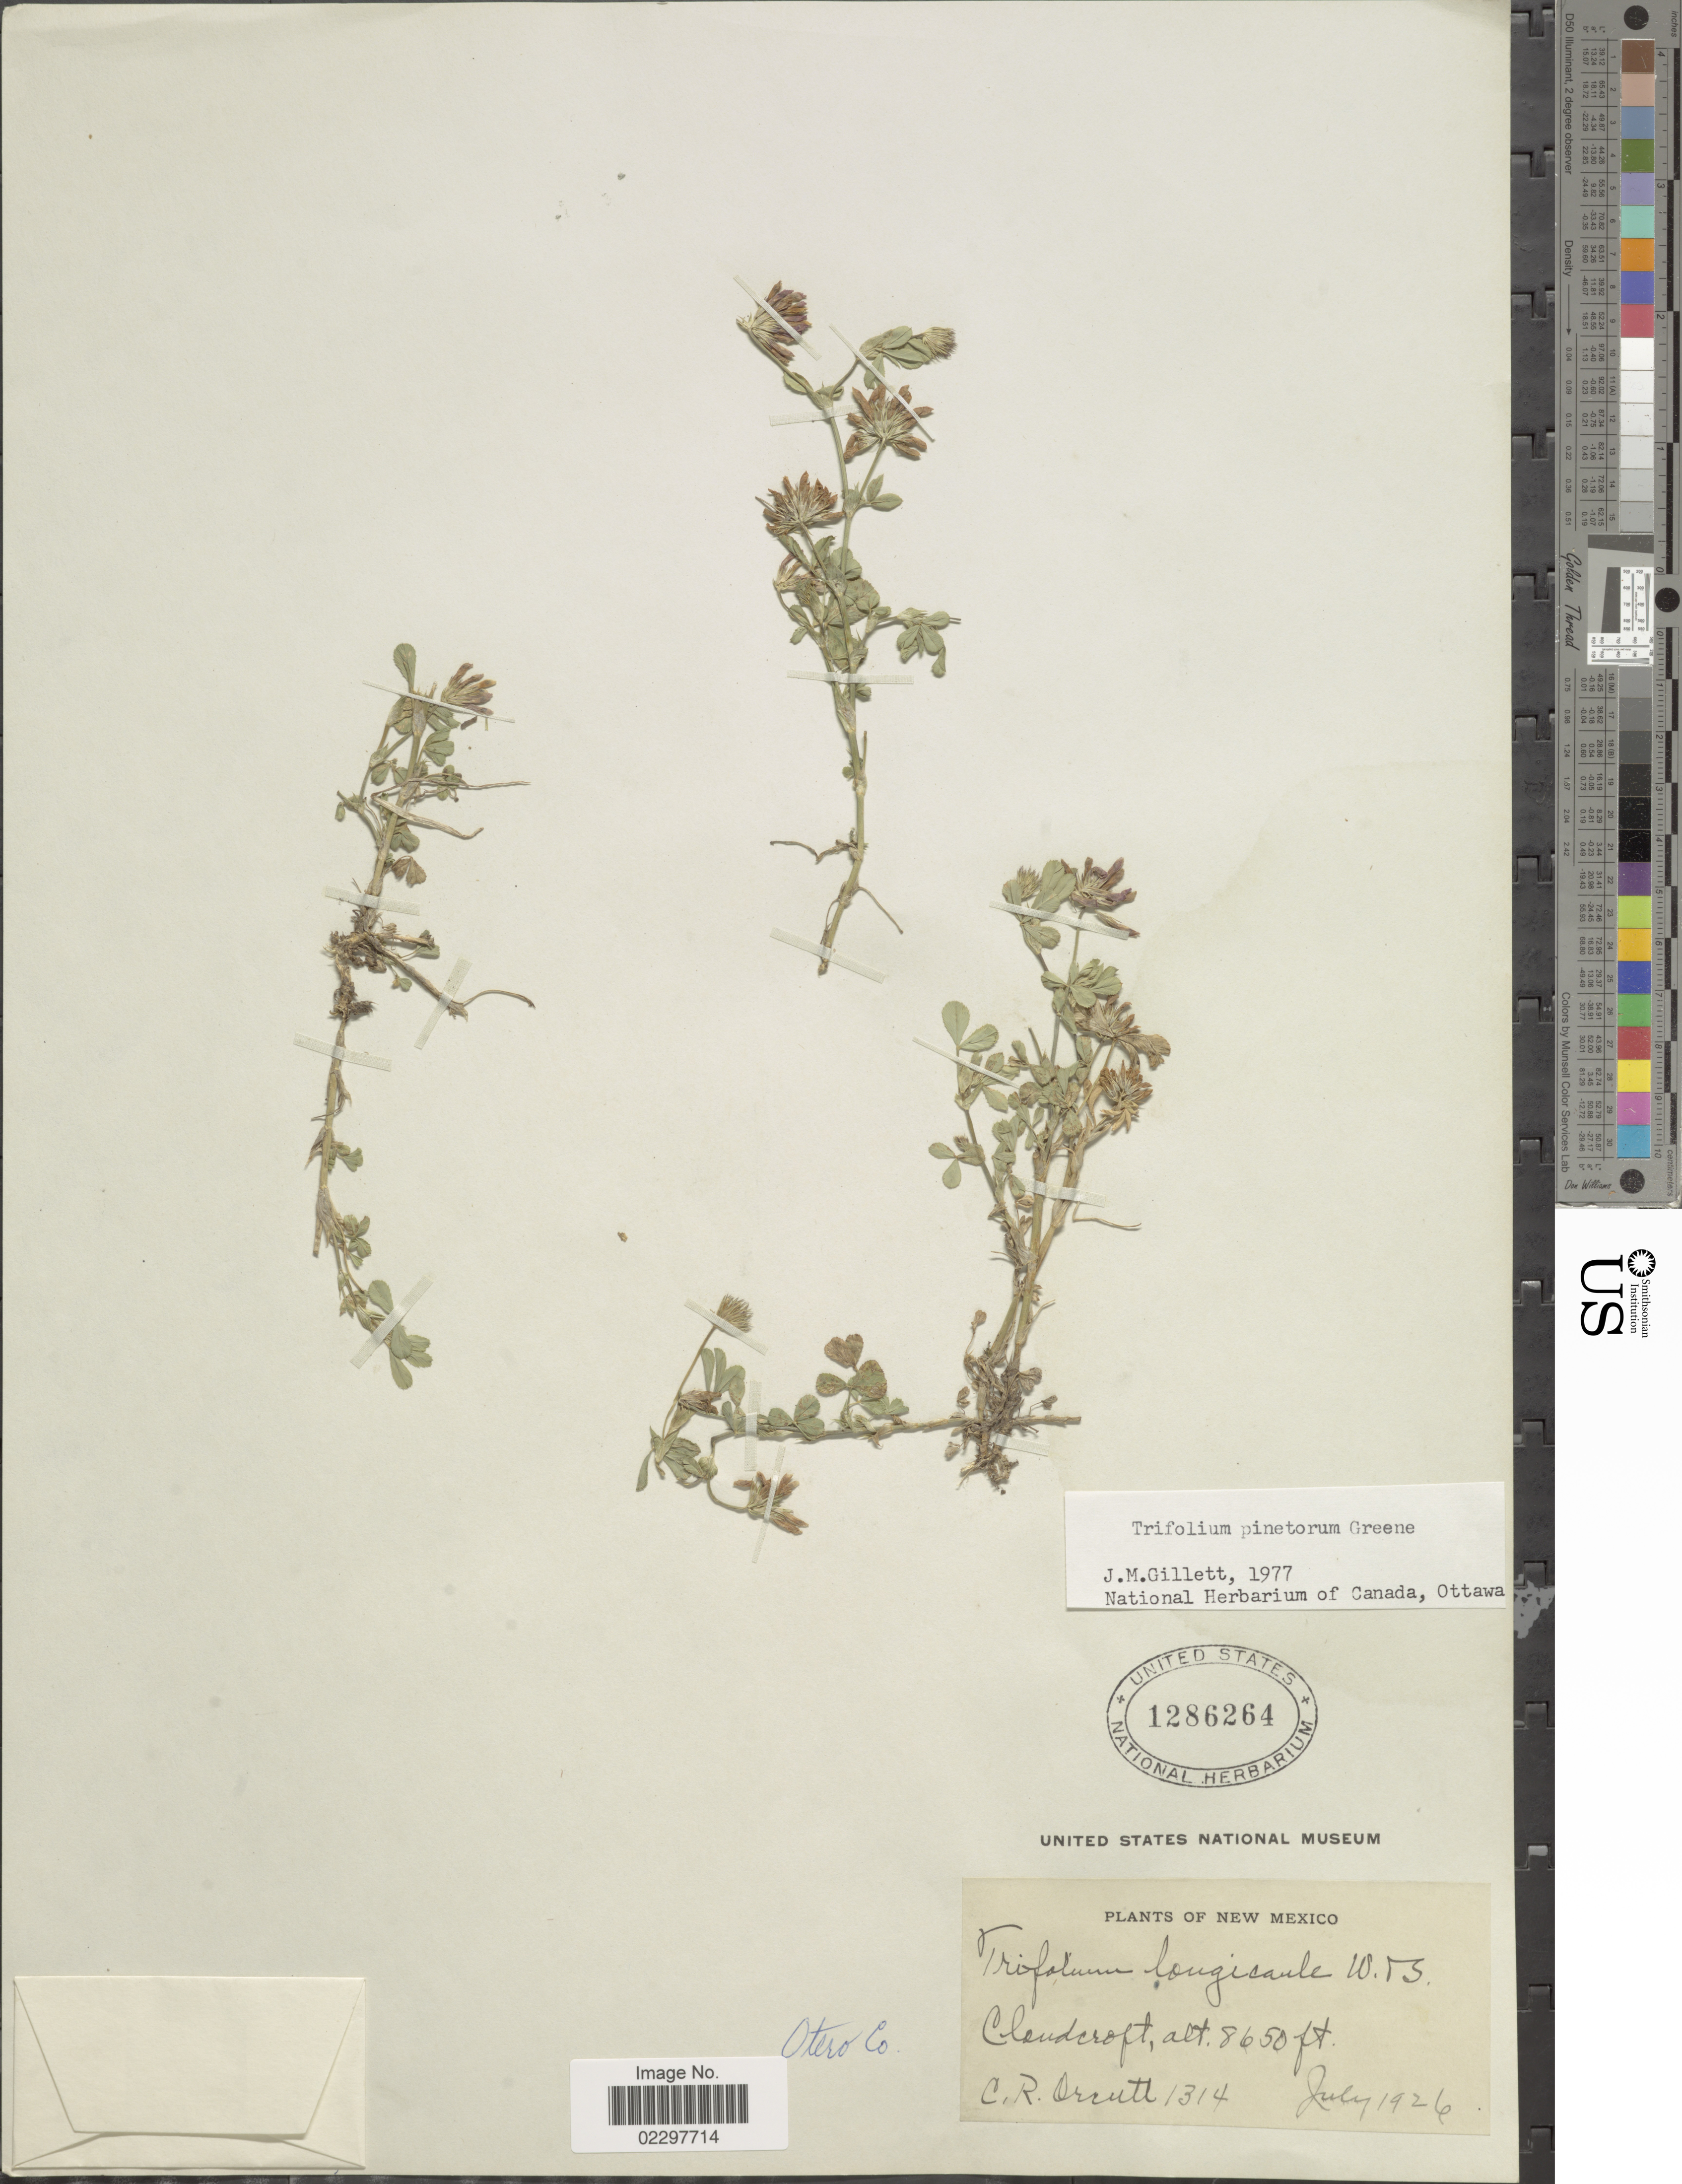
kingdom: Plantae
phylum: Tracheophyta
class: Magnoliopsida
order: Fabales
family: Fabaceae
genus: Trifolium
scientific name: Trifolium pinetorum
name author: Greene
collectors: C. R. Orcutt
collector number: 1314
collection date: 1926-07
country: United States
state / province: New Mexico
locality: Cloudcroft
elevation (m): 2637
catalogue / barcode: US 1286264